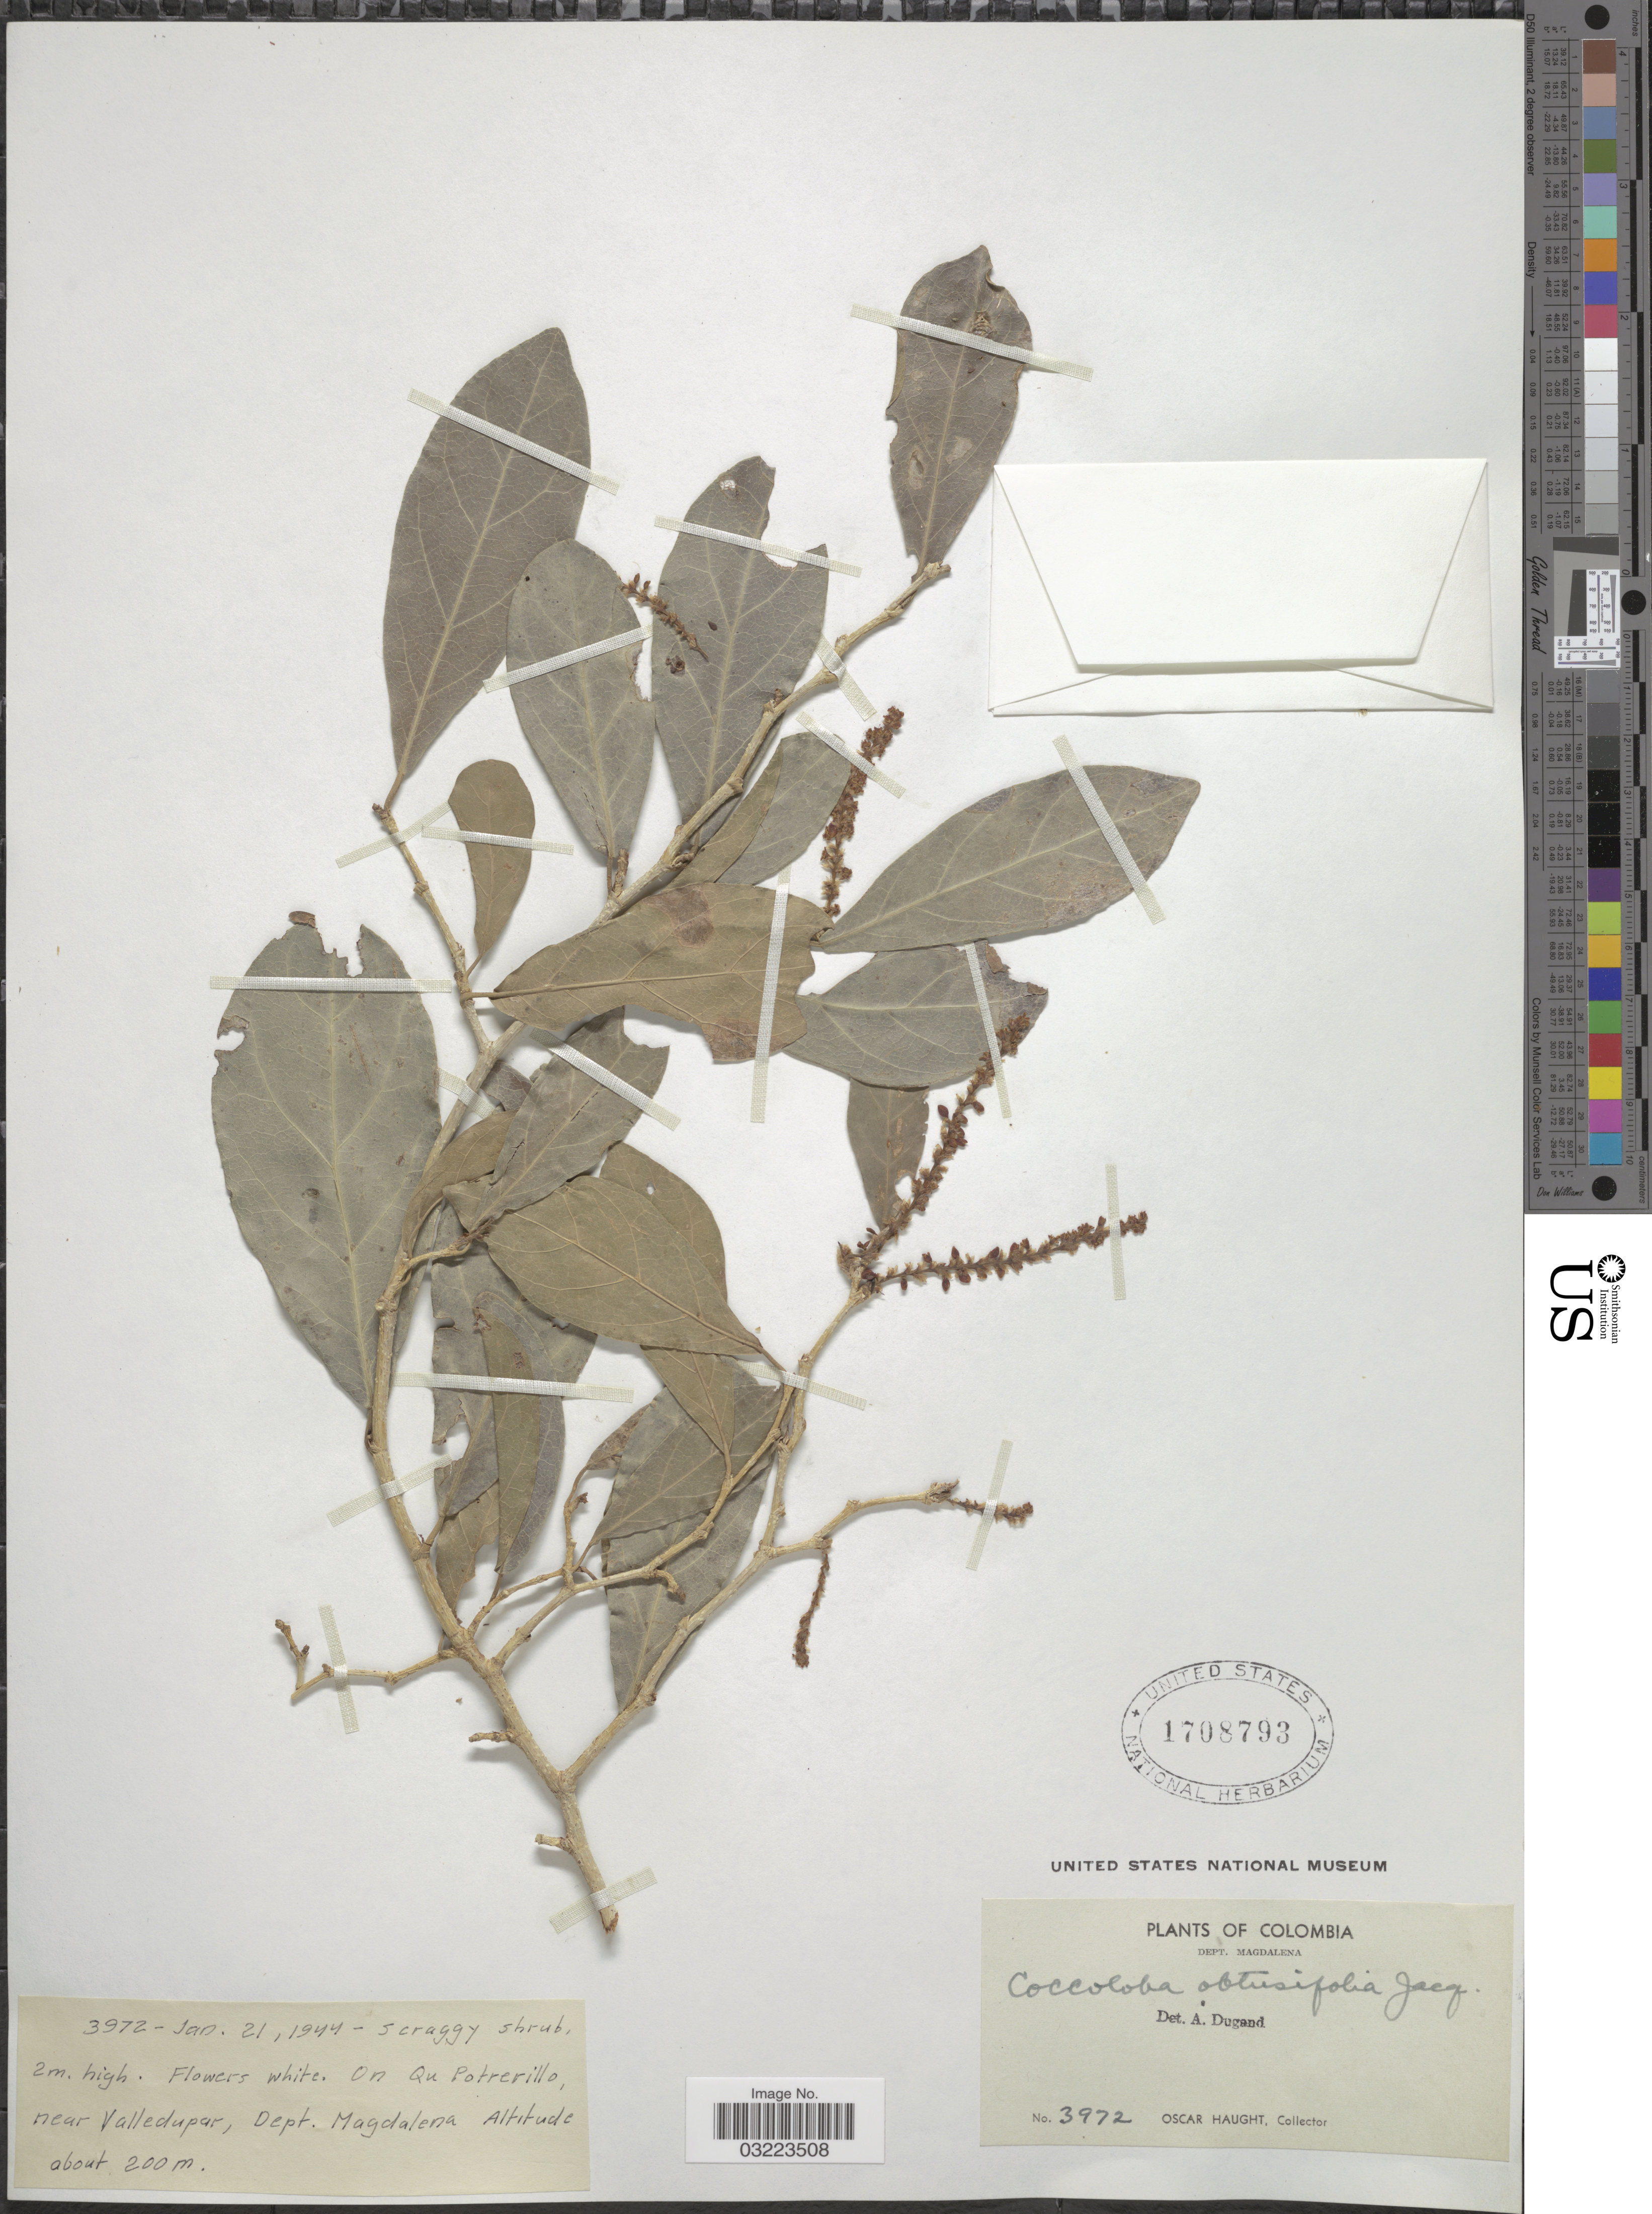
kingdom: Plantae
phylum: Tracheophyta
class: Magnoliopsida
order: Caryophyllales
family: Polygonaceae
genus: Coccoloba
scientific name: Coccoloba obtusifolia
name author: Jacq.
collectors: O. L. Haught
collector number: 3972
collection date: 1944-01-21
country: Colombia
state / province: Magdalena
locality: On Qu Potrerillo, near Valledupar, Dept. Magdalena.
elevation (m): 200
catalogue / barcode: US 1708793